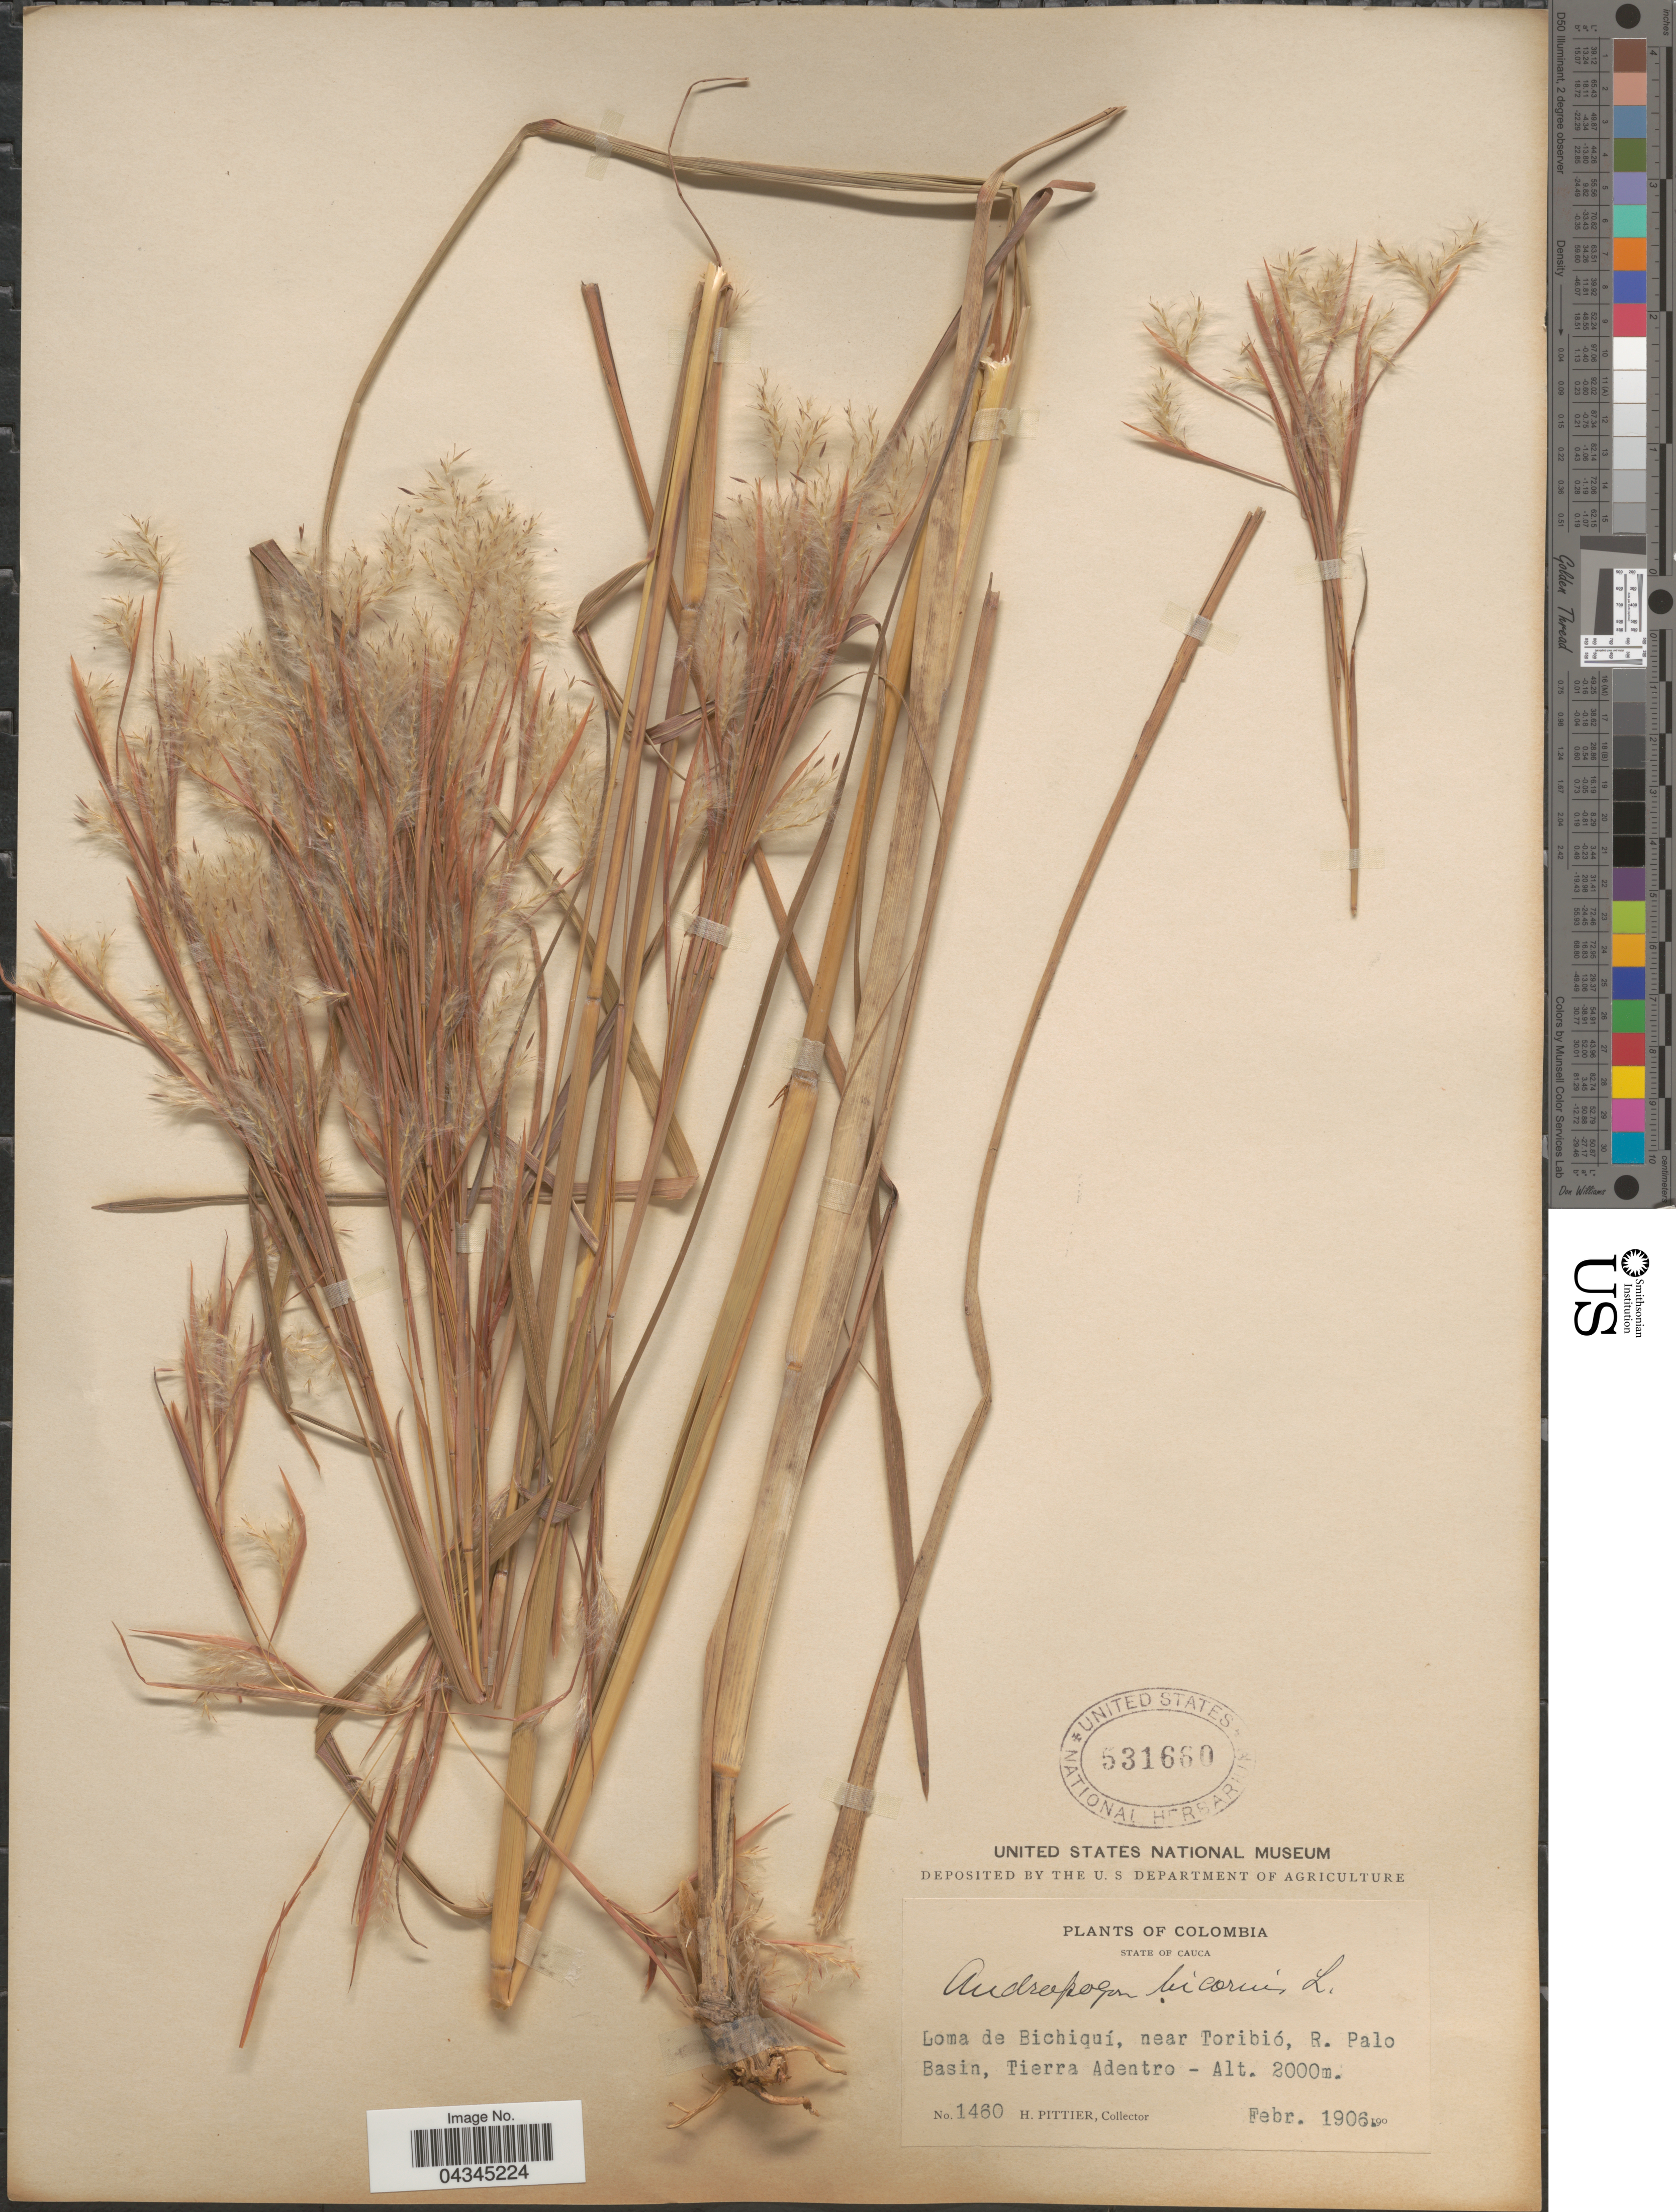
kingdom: Plantae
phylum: Tracheophyta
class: Liliopsida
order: Poales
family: Poaceae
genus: Andropogon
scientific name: Andropogon bicornis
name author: L.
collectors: H. F. Pittier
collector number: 1460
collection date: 1906-02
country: Colombia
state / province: Cauca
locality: Loma de Bichiquí, near Toribió, R. Palo Basin, Tierra Adentro.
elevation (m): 2000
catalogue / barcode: US 531660